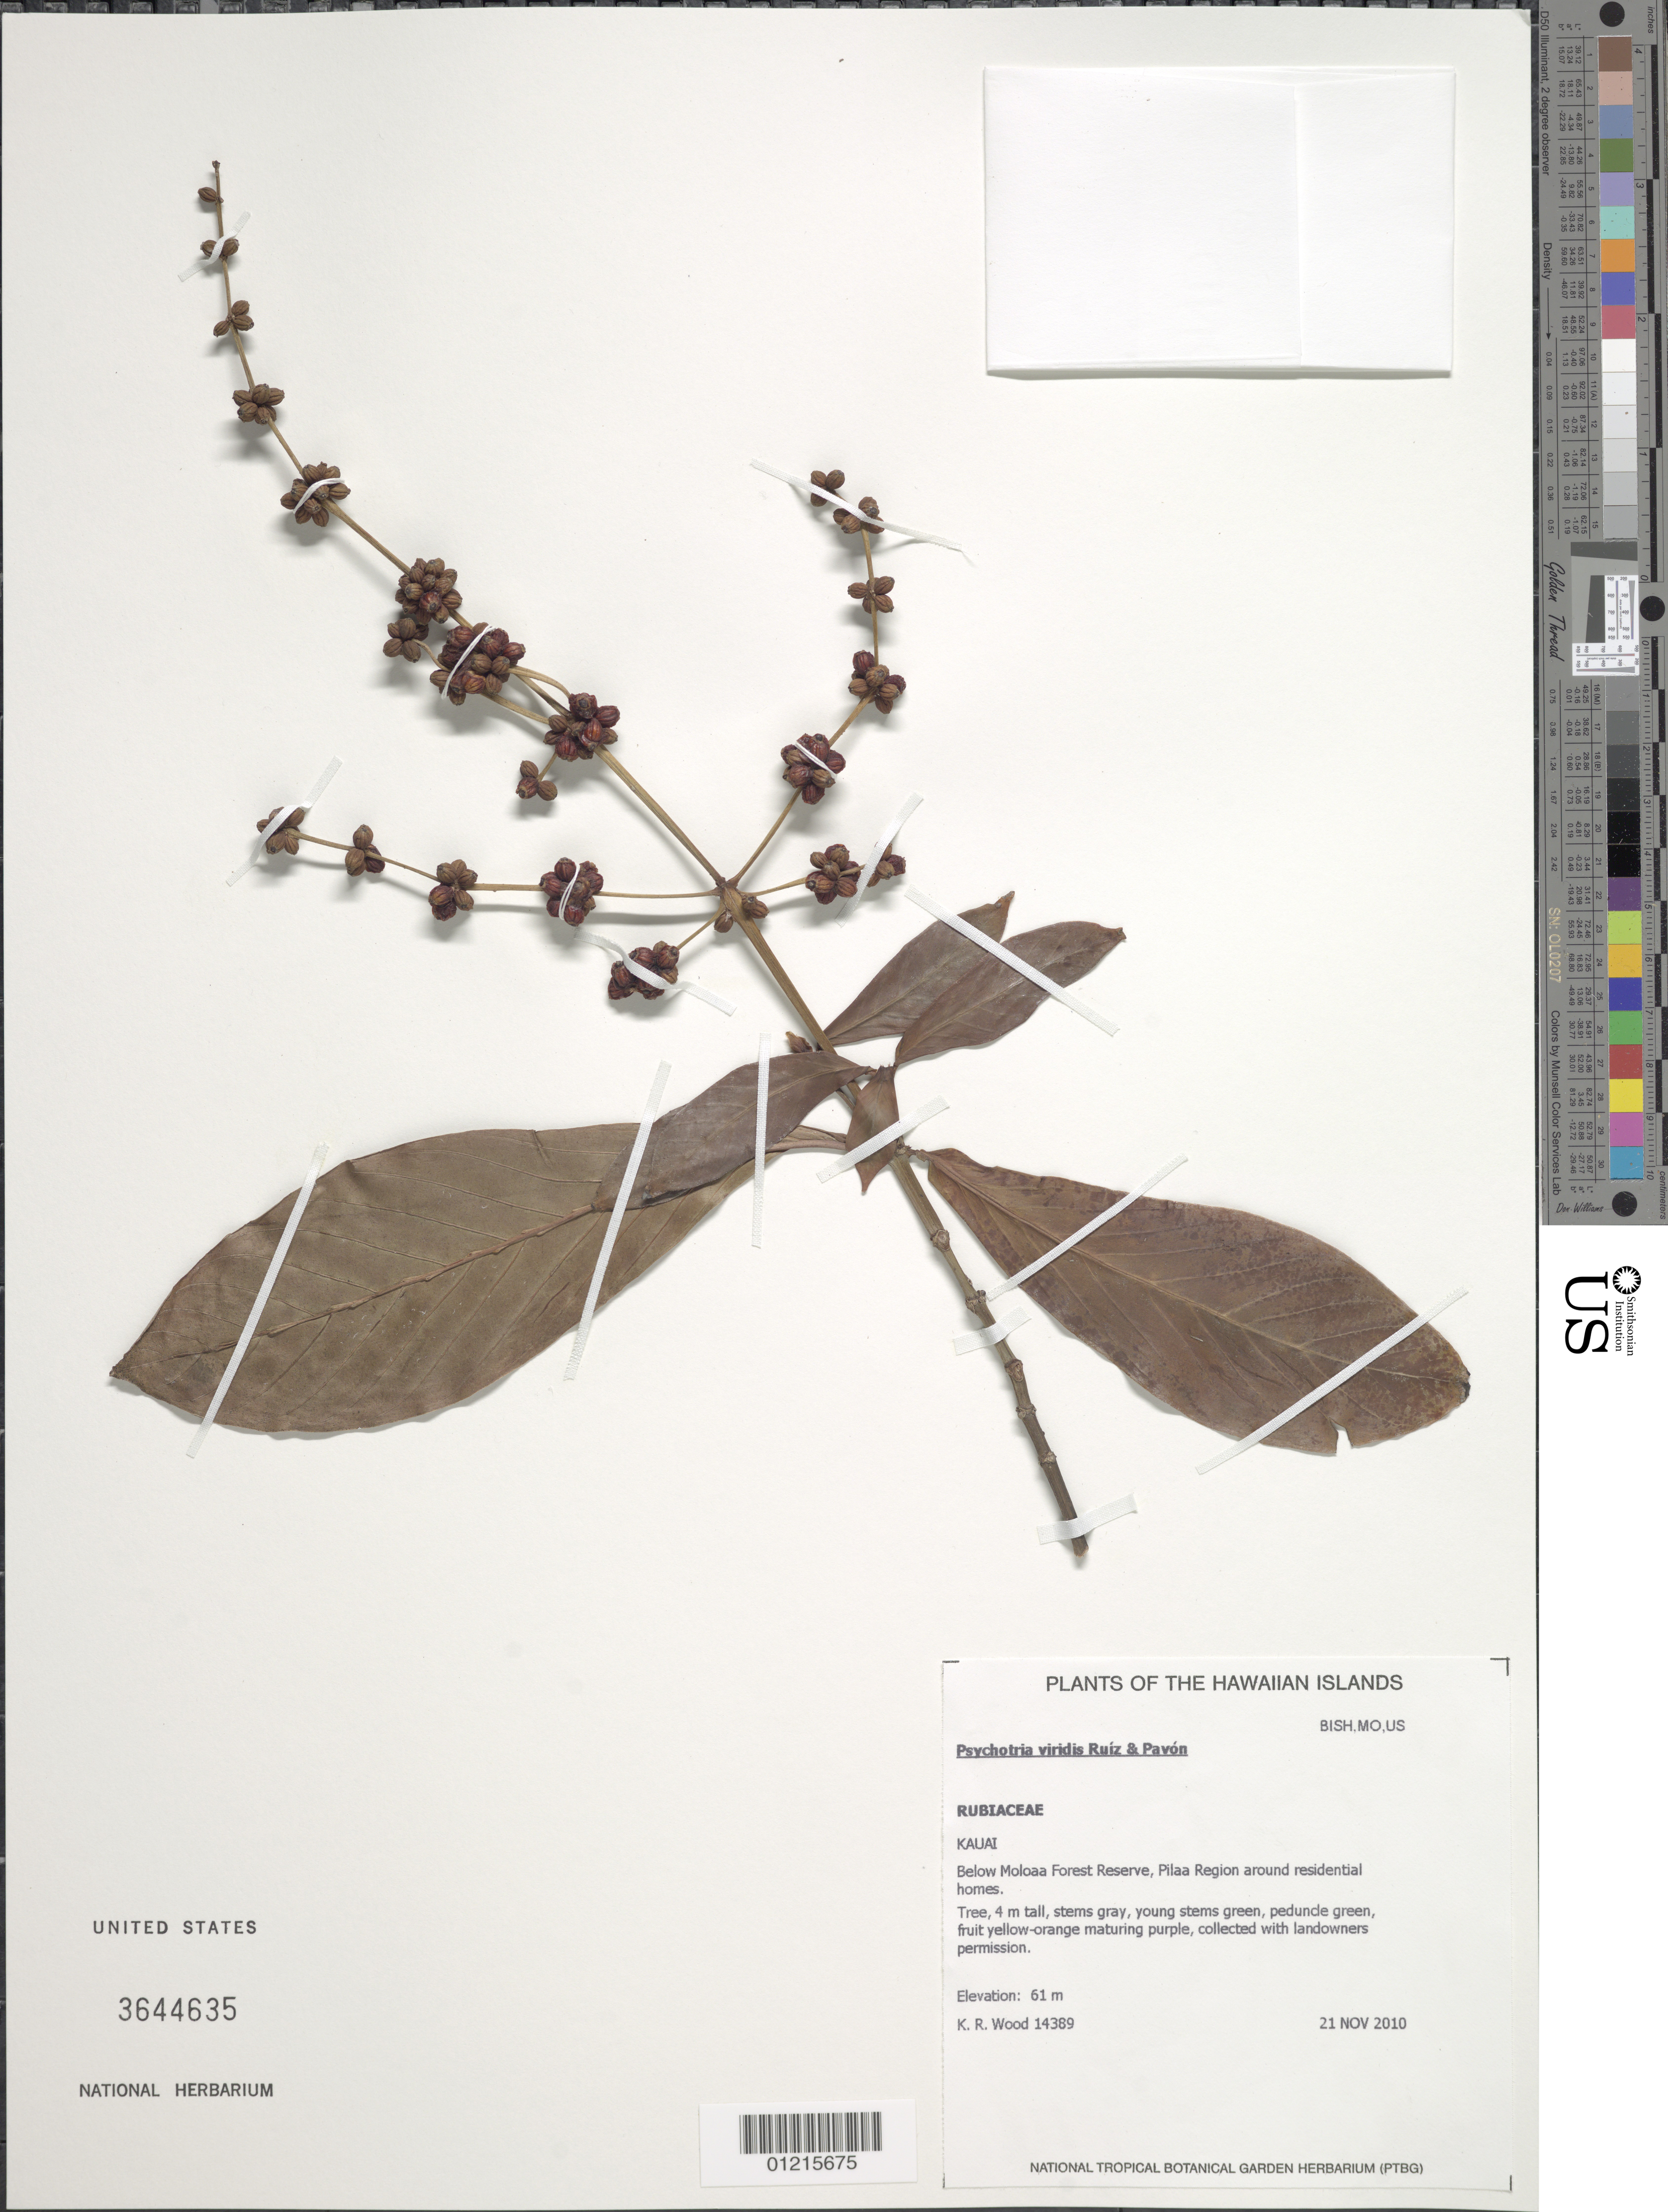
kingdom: Plantae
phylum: Tracheophyta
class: Magnoliopsida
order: Gentianales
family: Rubiaceae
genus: Psychotria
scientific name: Psychotria viridis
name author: Ruiz & Pav.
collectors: K. R. Wood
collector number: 14389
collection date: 2010-11-21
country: United States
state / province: Hawaii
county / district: Kaui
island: Kaua'i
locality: Below Moloaa Forest Reserve, Pilaa Region around residential homes.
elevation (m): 61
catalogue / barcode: US 3544635